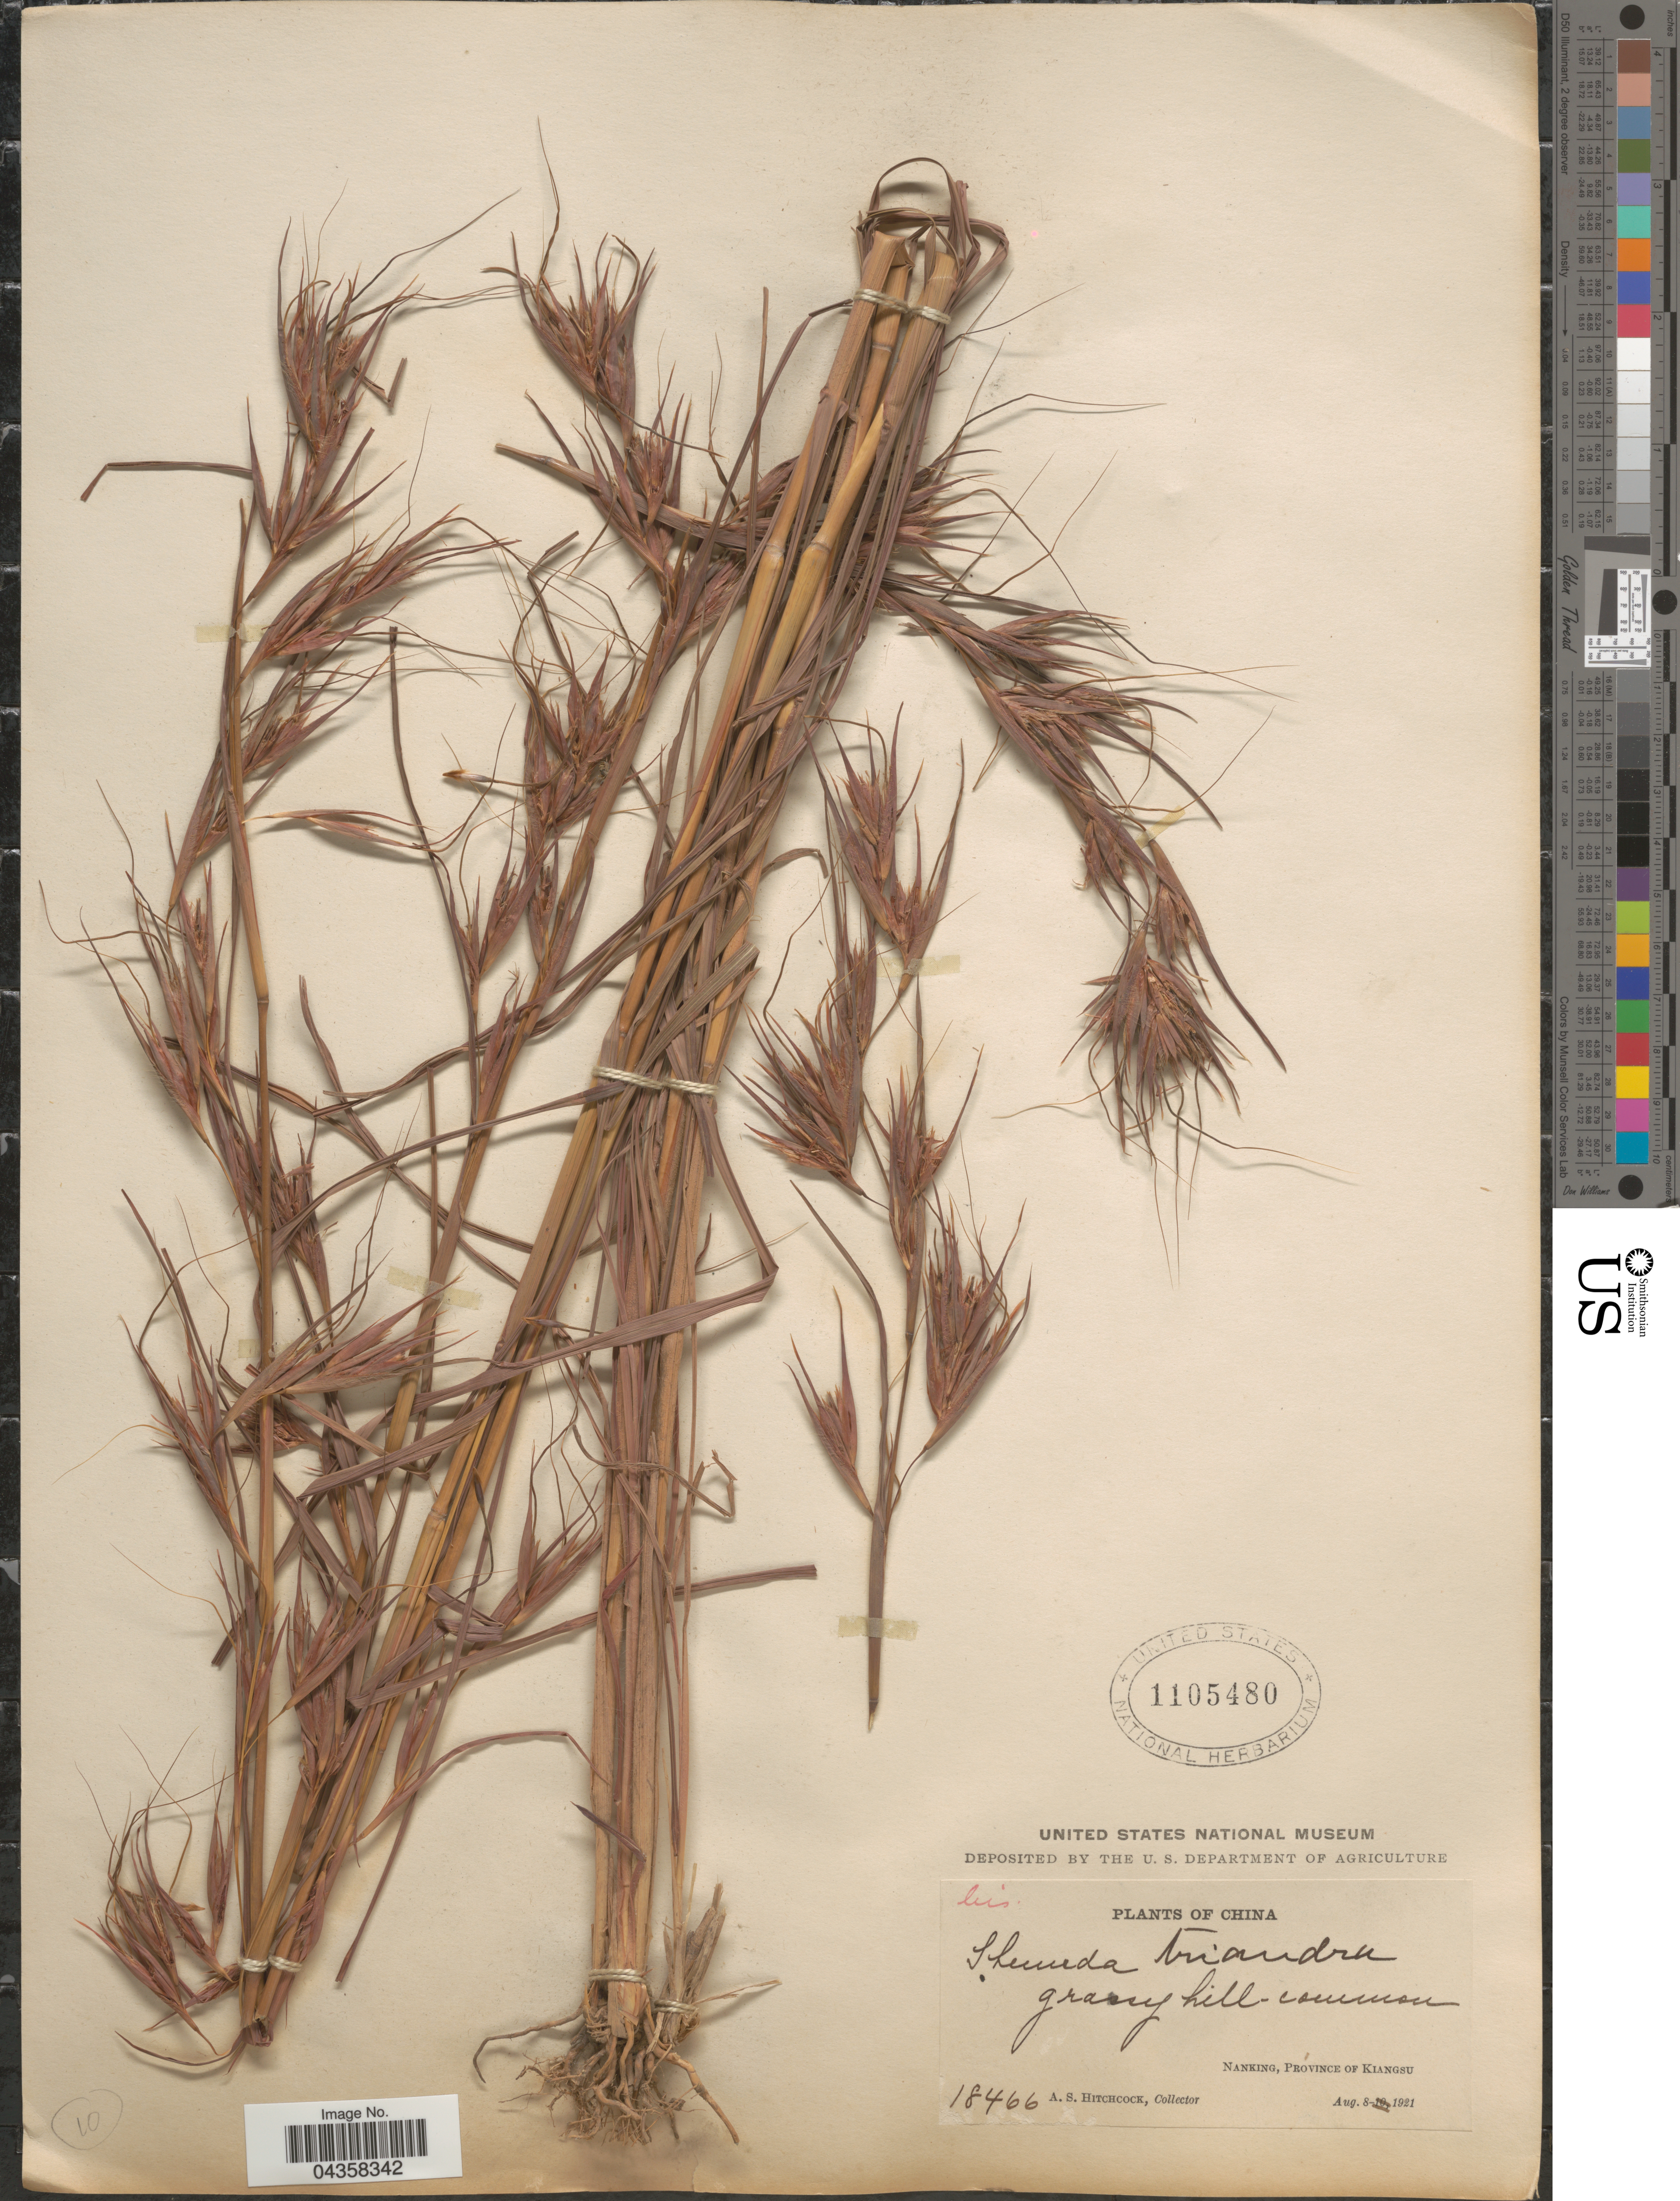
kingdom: Plantae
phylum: Tracheophyta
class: Liliopsida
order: Poales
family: Poaceae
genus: Themeda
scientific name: Themeda triandra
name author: Forssk.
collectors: A. S. Hitchcock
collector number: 18466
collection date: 1921-08-08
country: China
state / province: Jiangsu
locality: Nanking, Province of Kiangsu.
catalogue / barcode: US 1105480